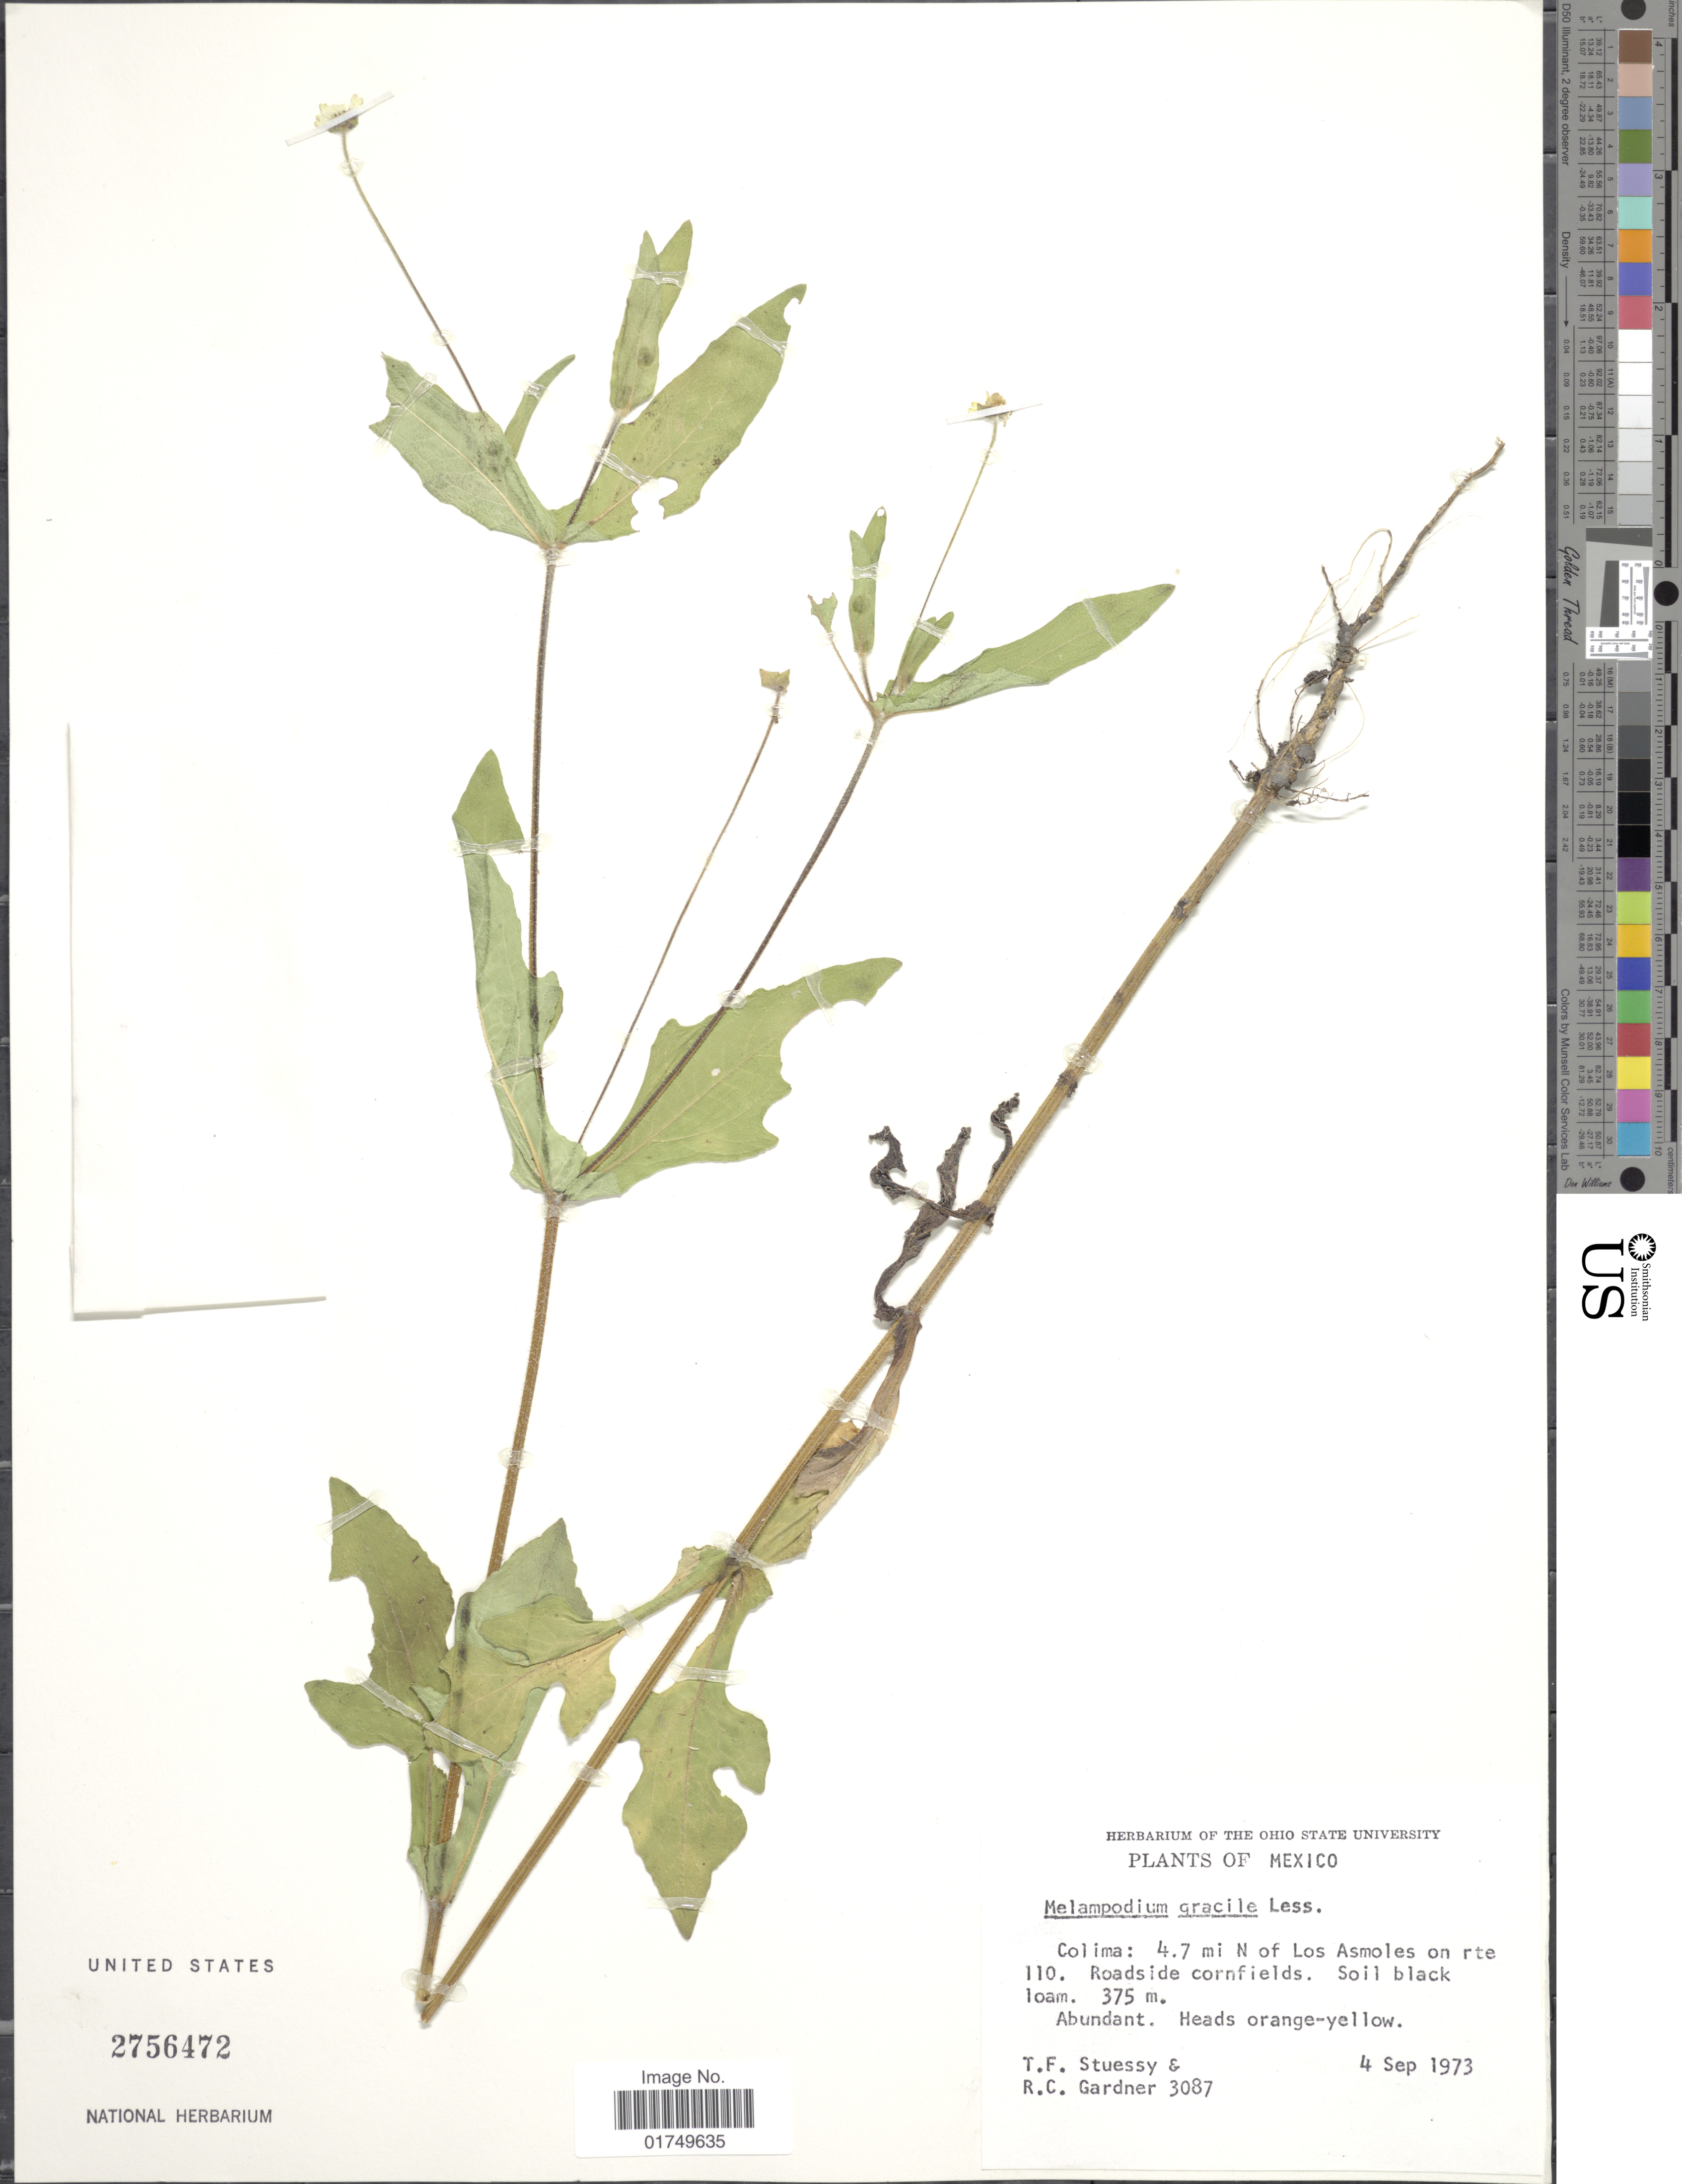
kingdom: Plantae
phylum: Tracheophyta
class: Magnoliopsida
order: Asterales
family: Asteraceae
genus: Melampodium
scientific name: Melampodium gracile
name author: Less.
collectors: T. Stuessy & R. C. Gardner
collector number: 3087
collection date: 1973-09-04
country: Mexico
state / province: Colima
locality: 4.7 mi N of Los Asmoles on rte 110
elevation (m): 375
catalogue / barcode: US 2756472